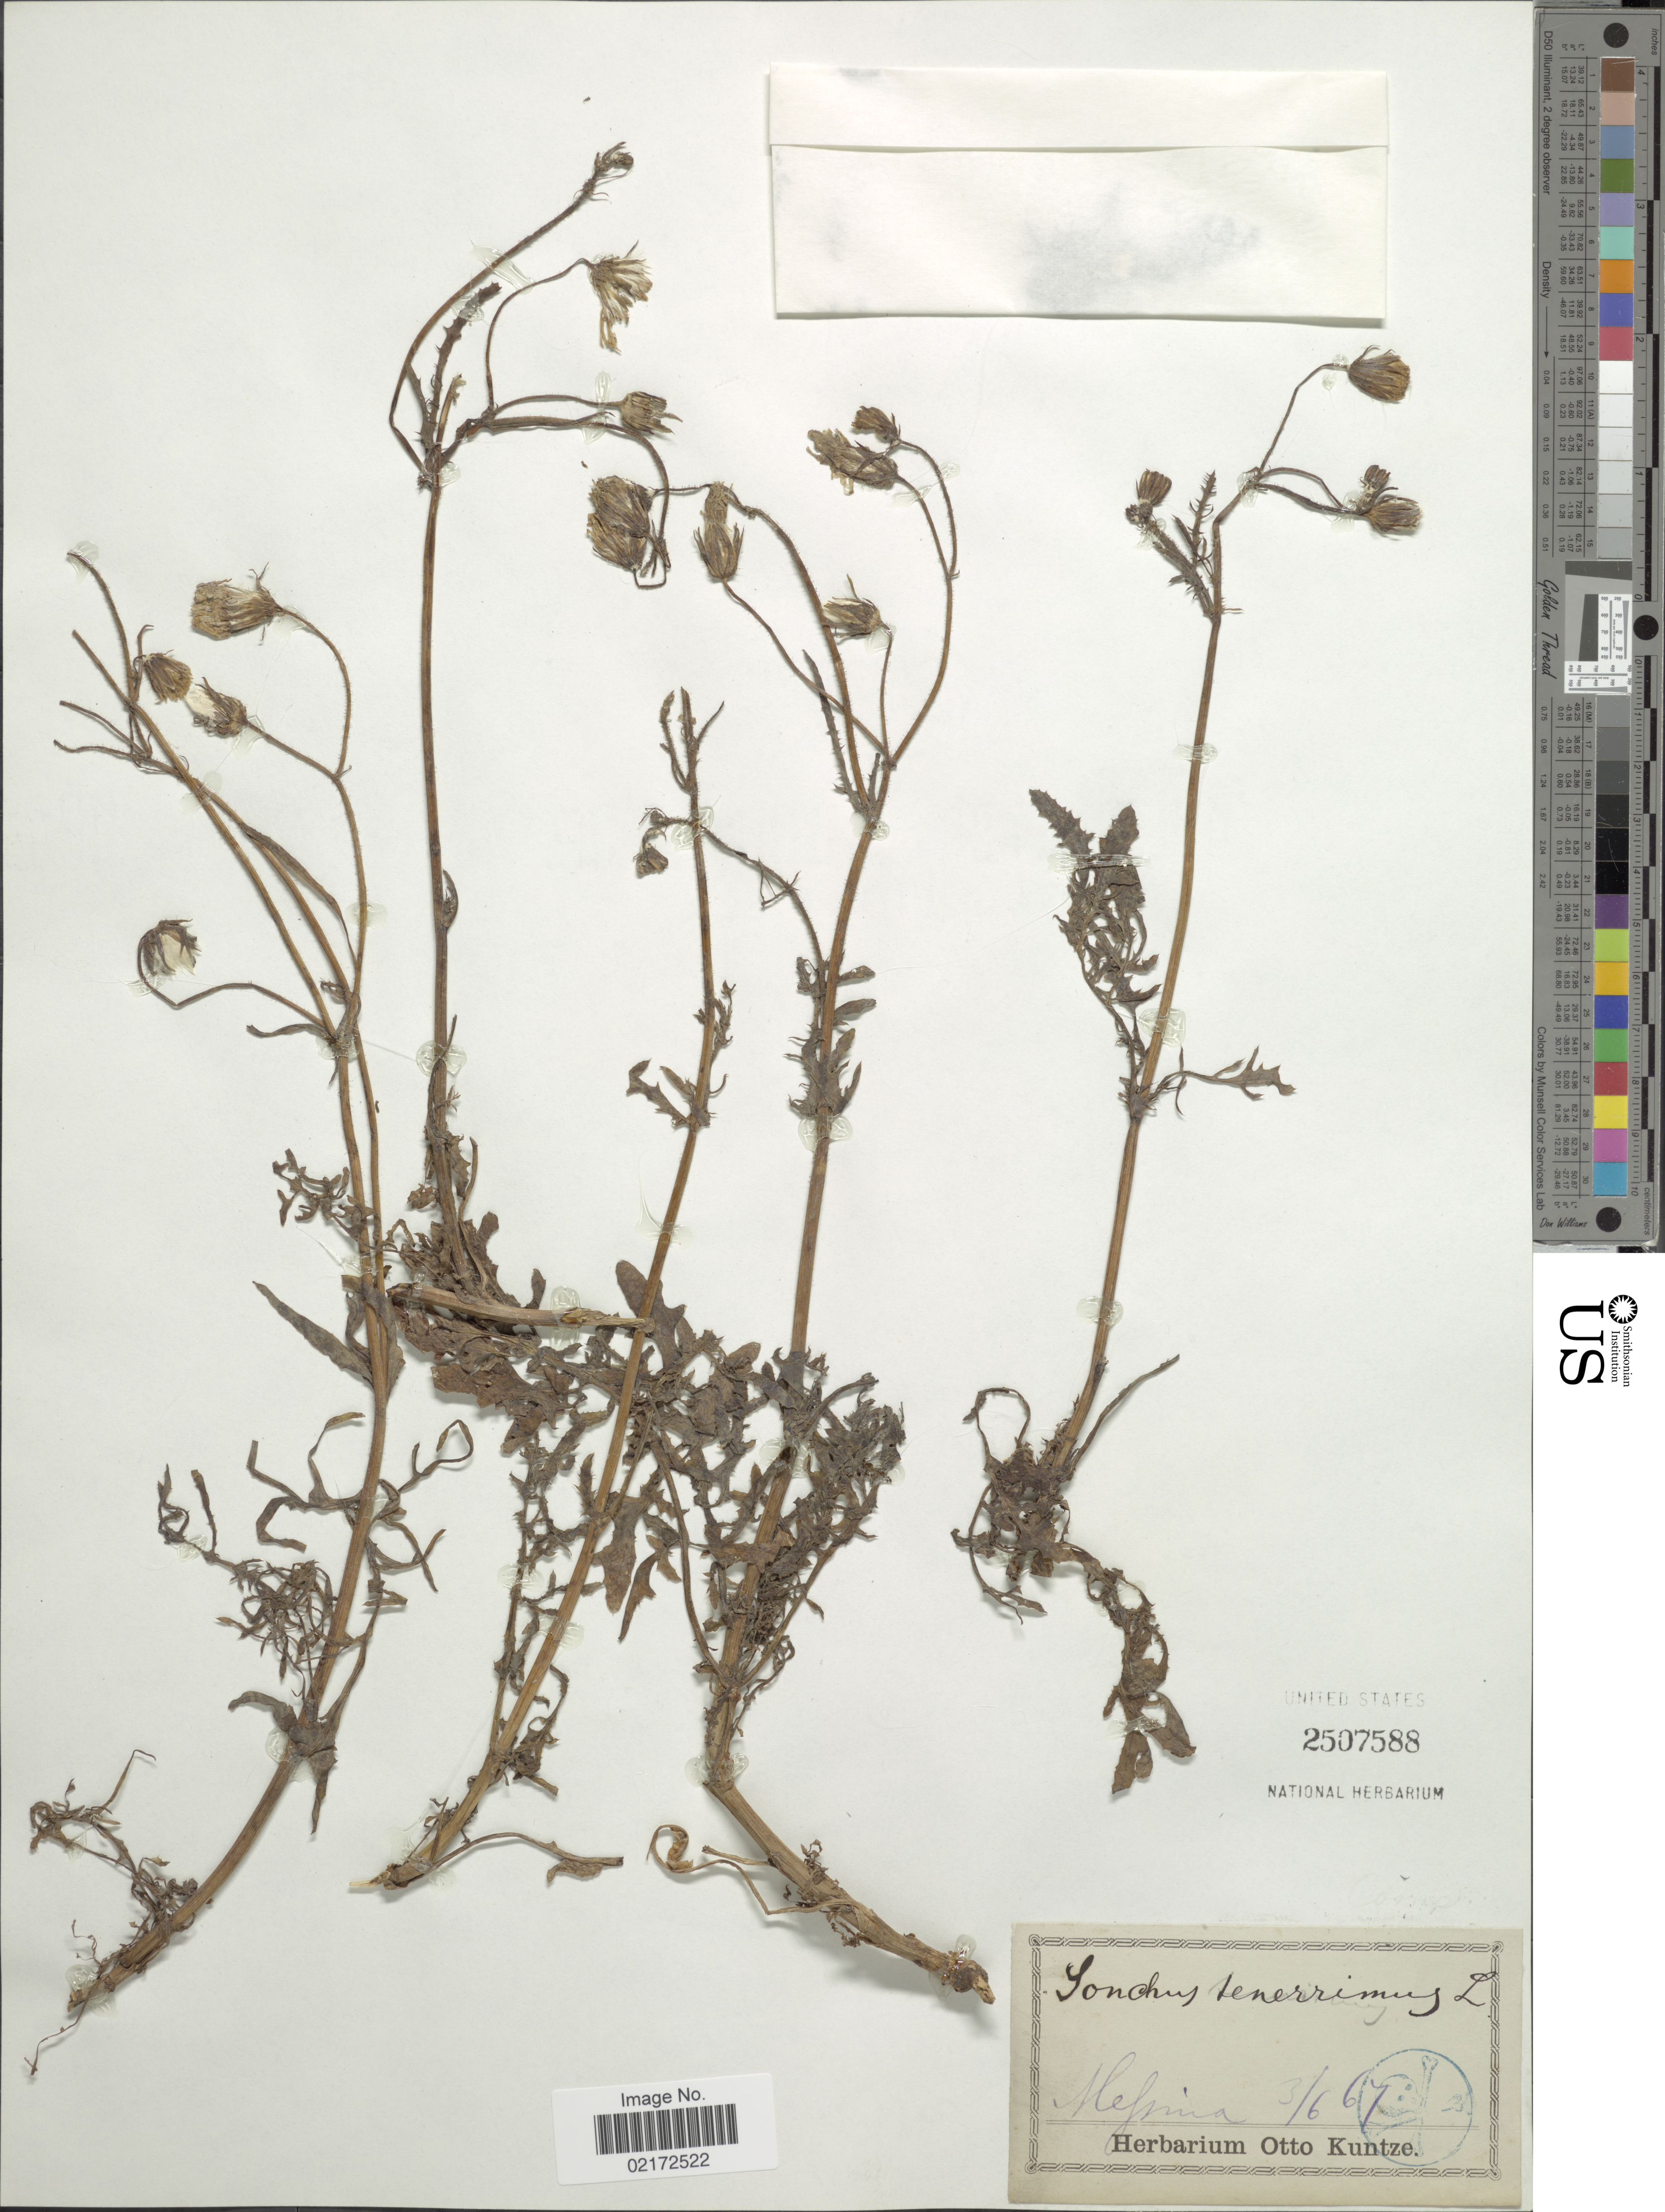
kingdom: Plantae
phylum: Tracheophyta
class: Magnoliopsida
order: Asterales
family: Asteraceae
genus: Sonchus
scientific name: Sonchus tenerrimus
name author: L.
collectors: ex Herb. O. Kuntze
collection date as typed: Transcribed d/m/y: 3/6/67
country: Italy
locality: Messina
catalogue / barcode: US 2507588